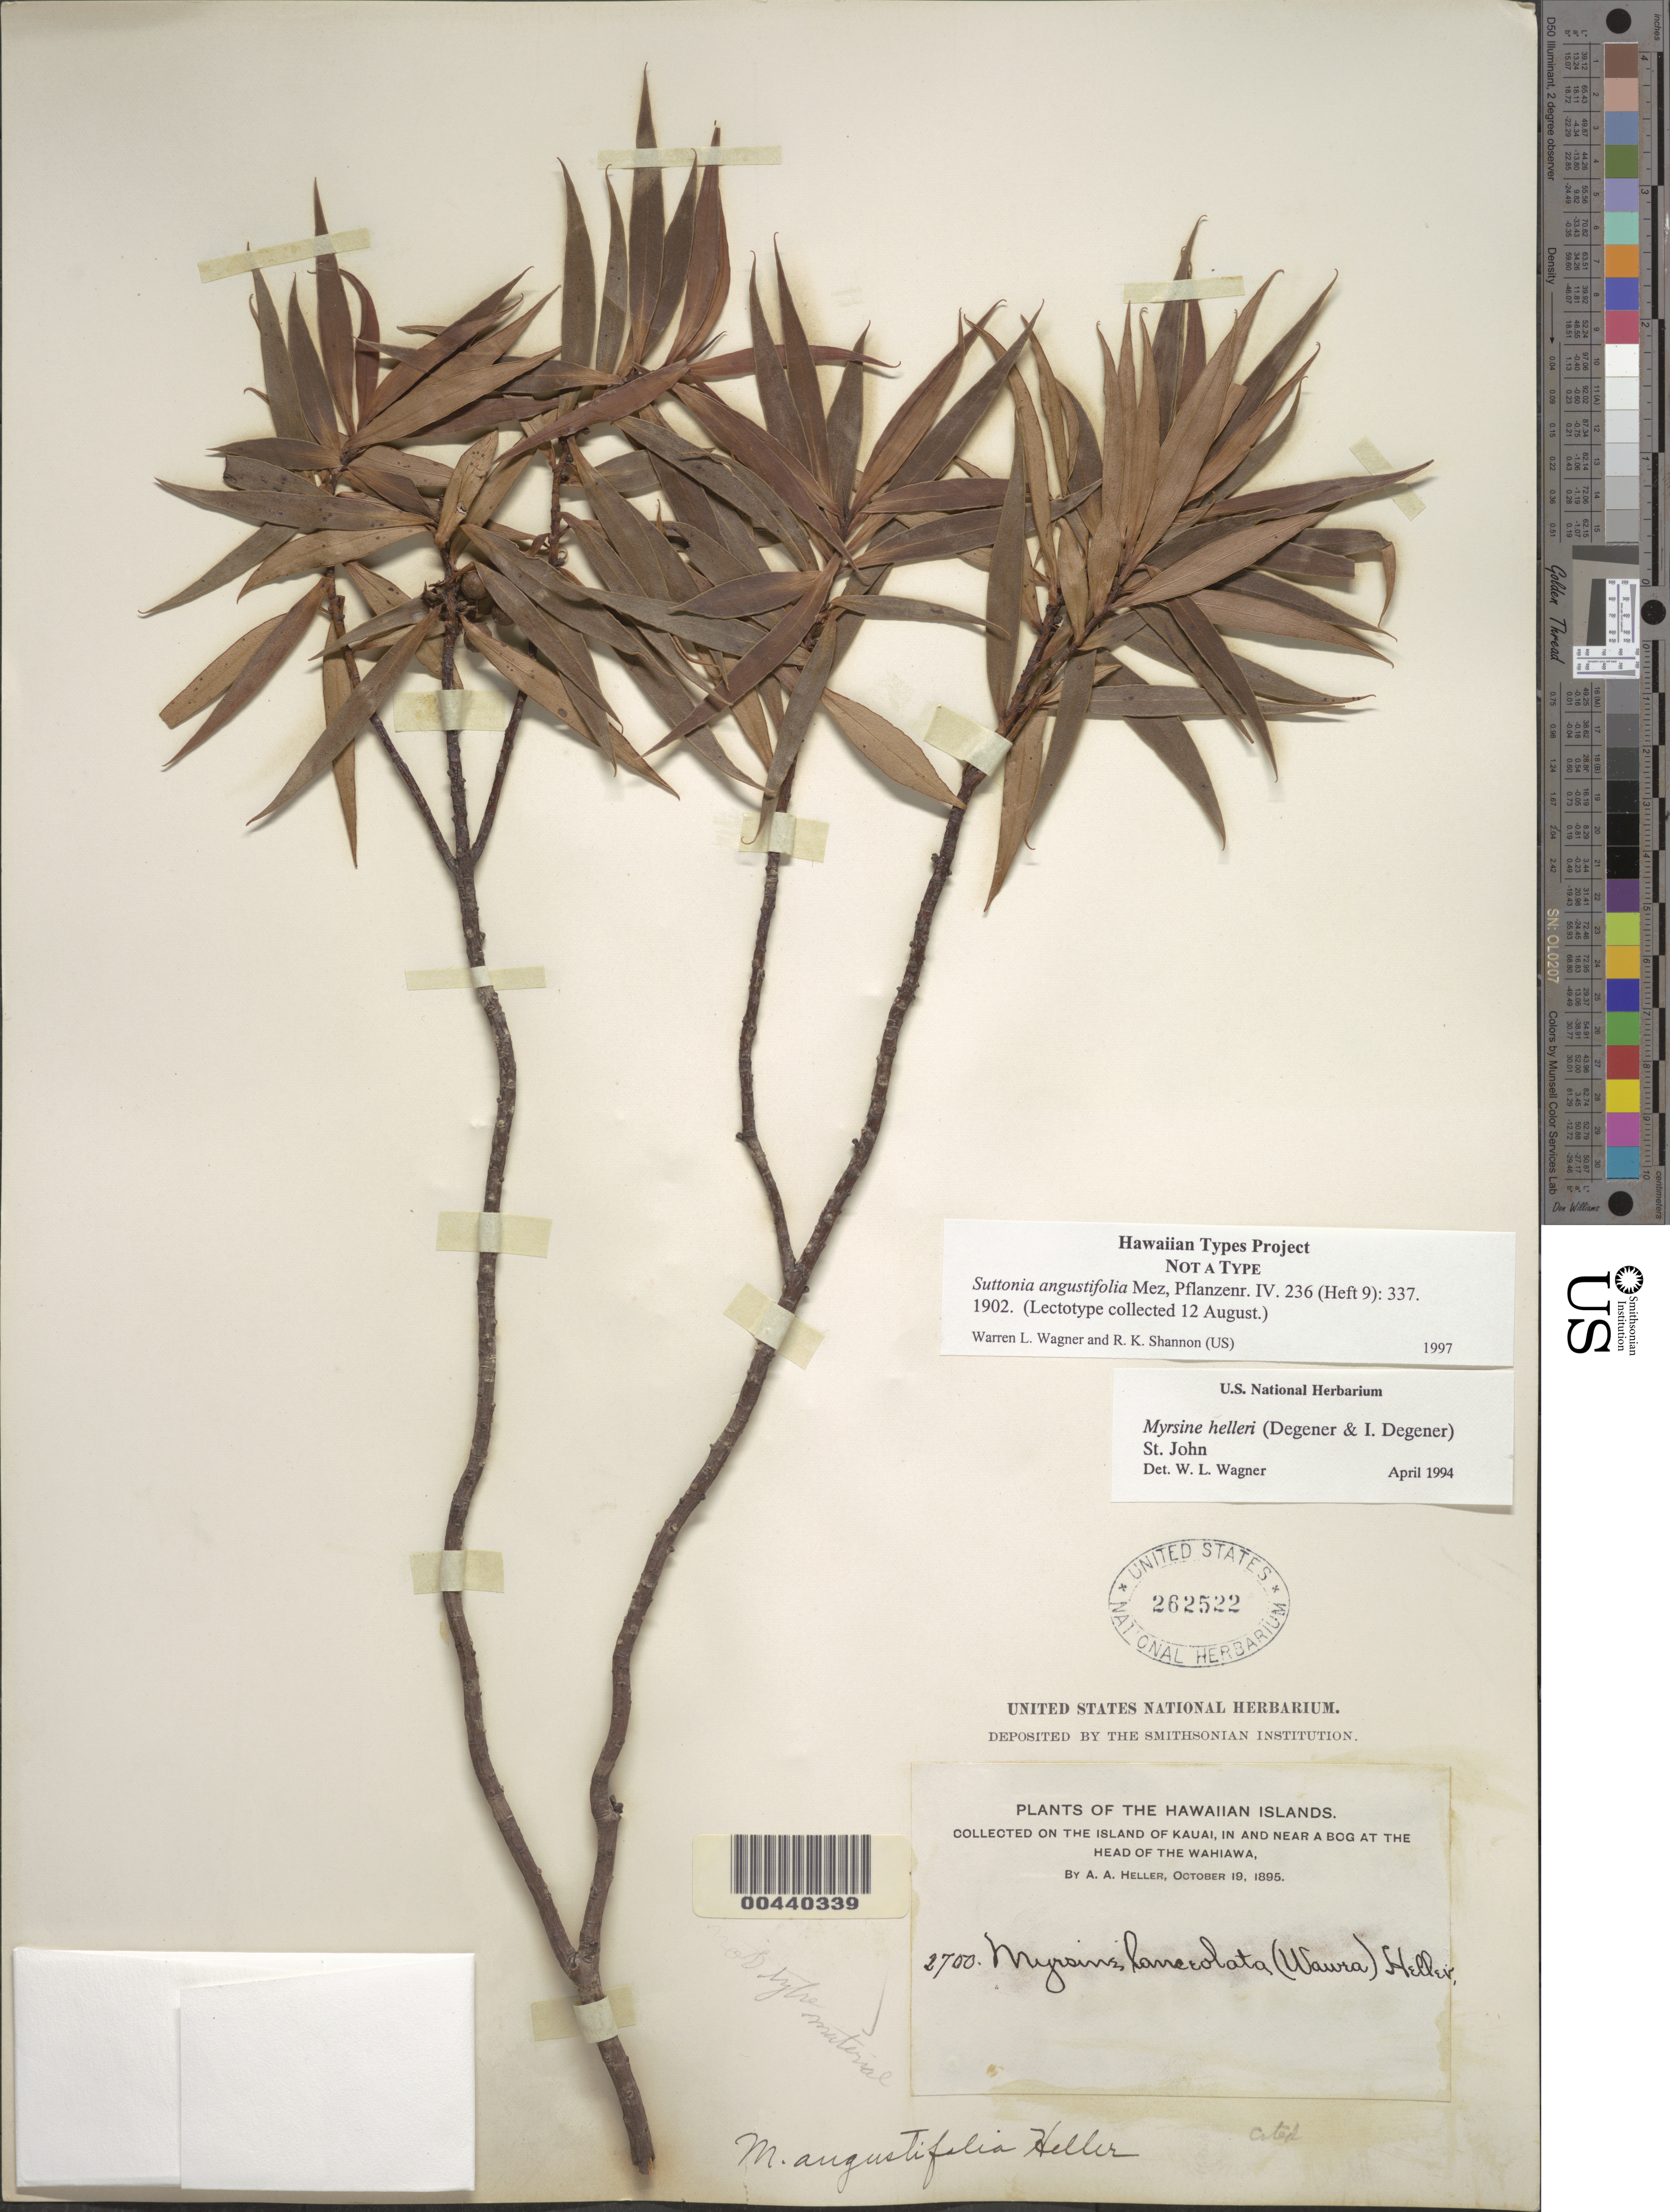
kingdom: Plantae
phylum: Tracheophyta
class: Magnoliopsida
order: Ericales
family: Primulaceae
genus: Myrsine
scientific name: Myrsine helleri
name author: (O. Deg. & I. Deg.) H. St. John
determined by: Wagner, W. L., (BOT), Smithsonian Institution - National Museum of Natural History (UNITED STATES)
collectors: A. A. Heller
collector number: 2700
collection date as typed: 19 Oct 1895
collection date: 1895-10-19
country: United States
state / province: Hawaii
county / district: Kauai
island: Kaua'i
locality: In and near a bog at the head of the Wahiawa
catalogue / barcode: US 262522